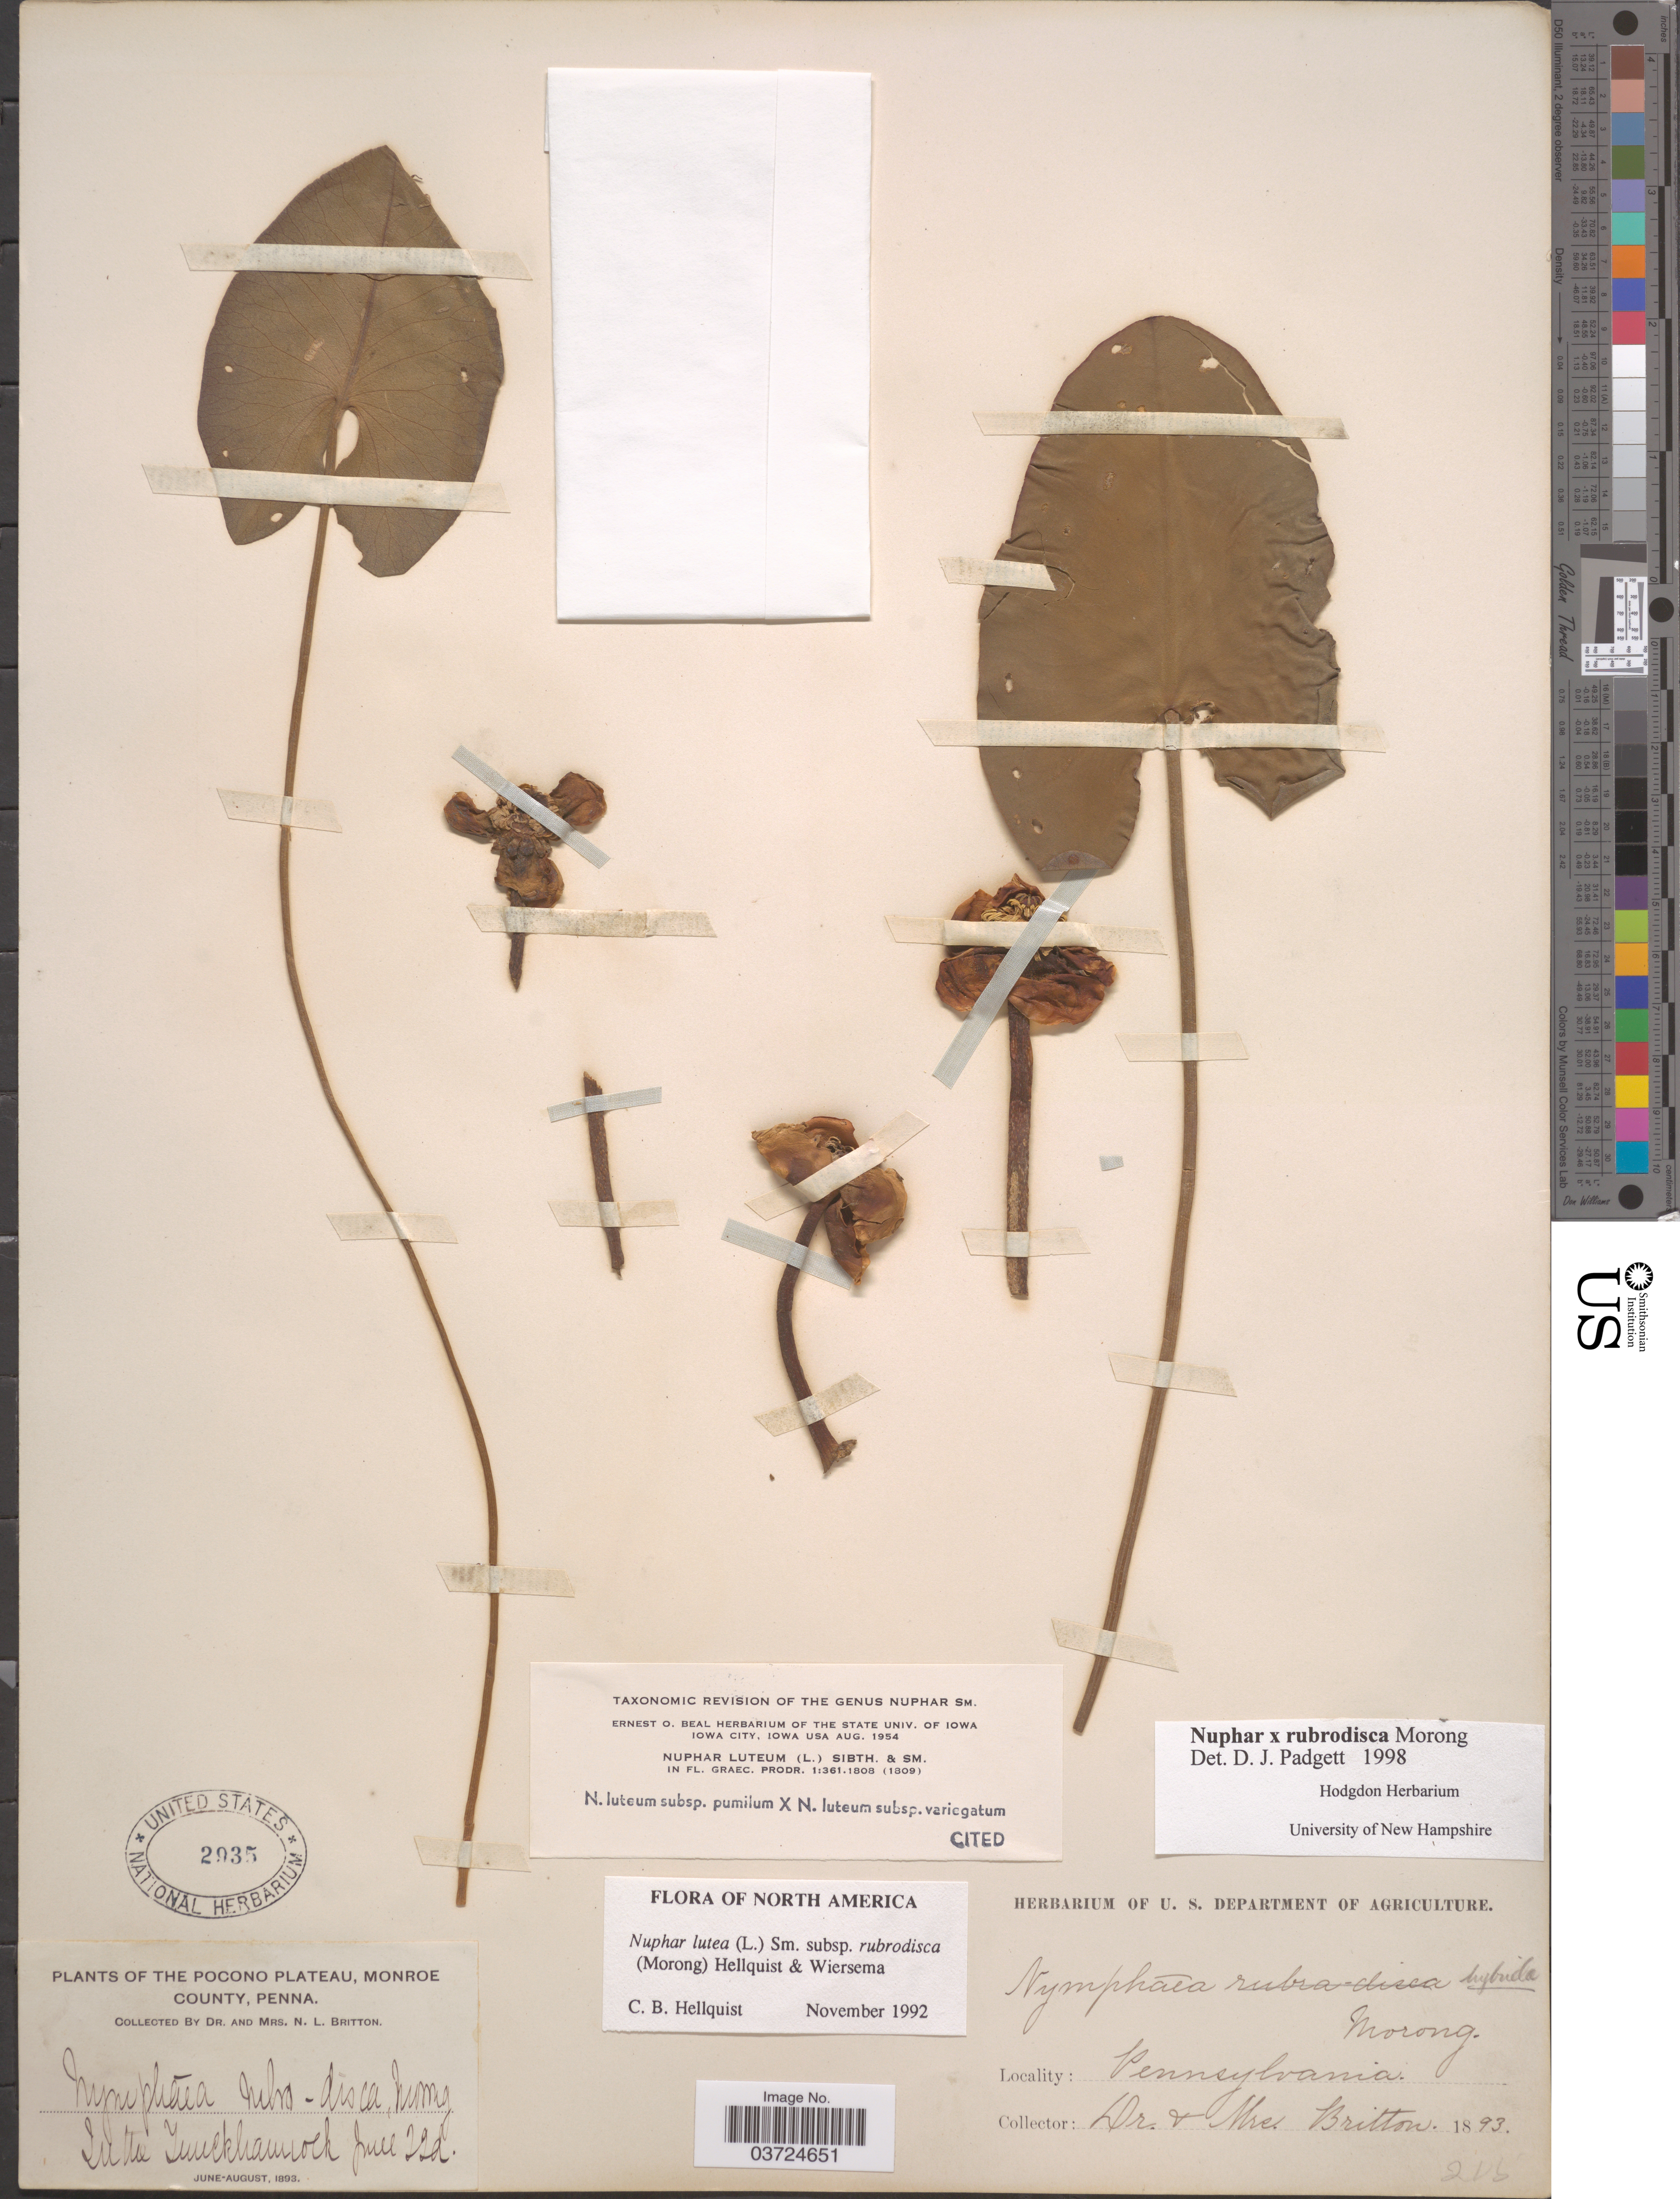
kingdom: Plantae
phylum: Tracheophyta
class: Magnoliopsida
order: Nymphaeales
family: Nymphaeaceae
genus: Nuphar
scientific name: Nuphar rubrodisca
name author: Morong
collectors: N. Britton & Mrs. N. L. Britton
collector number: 205*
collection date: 1893-07-22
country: United States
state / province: Pennsylvania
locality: Pocono Plateau, Monroe County. Little Tunkhannock.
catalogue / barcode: US 2935